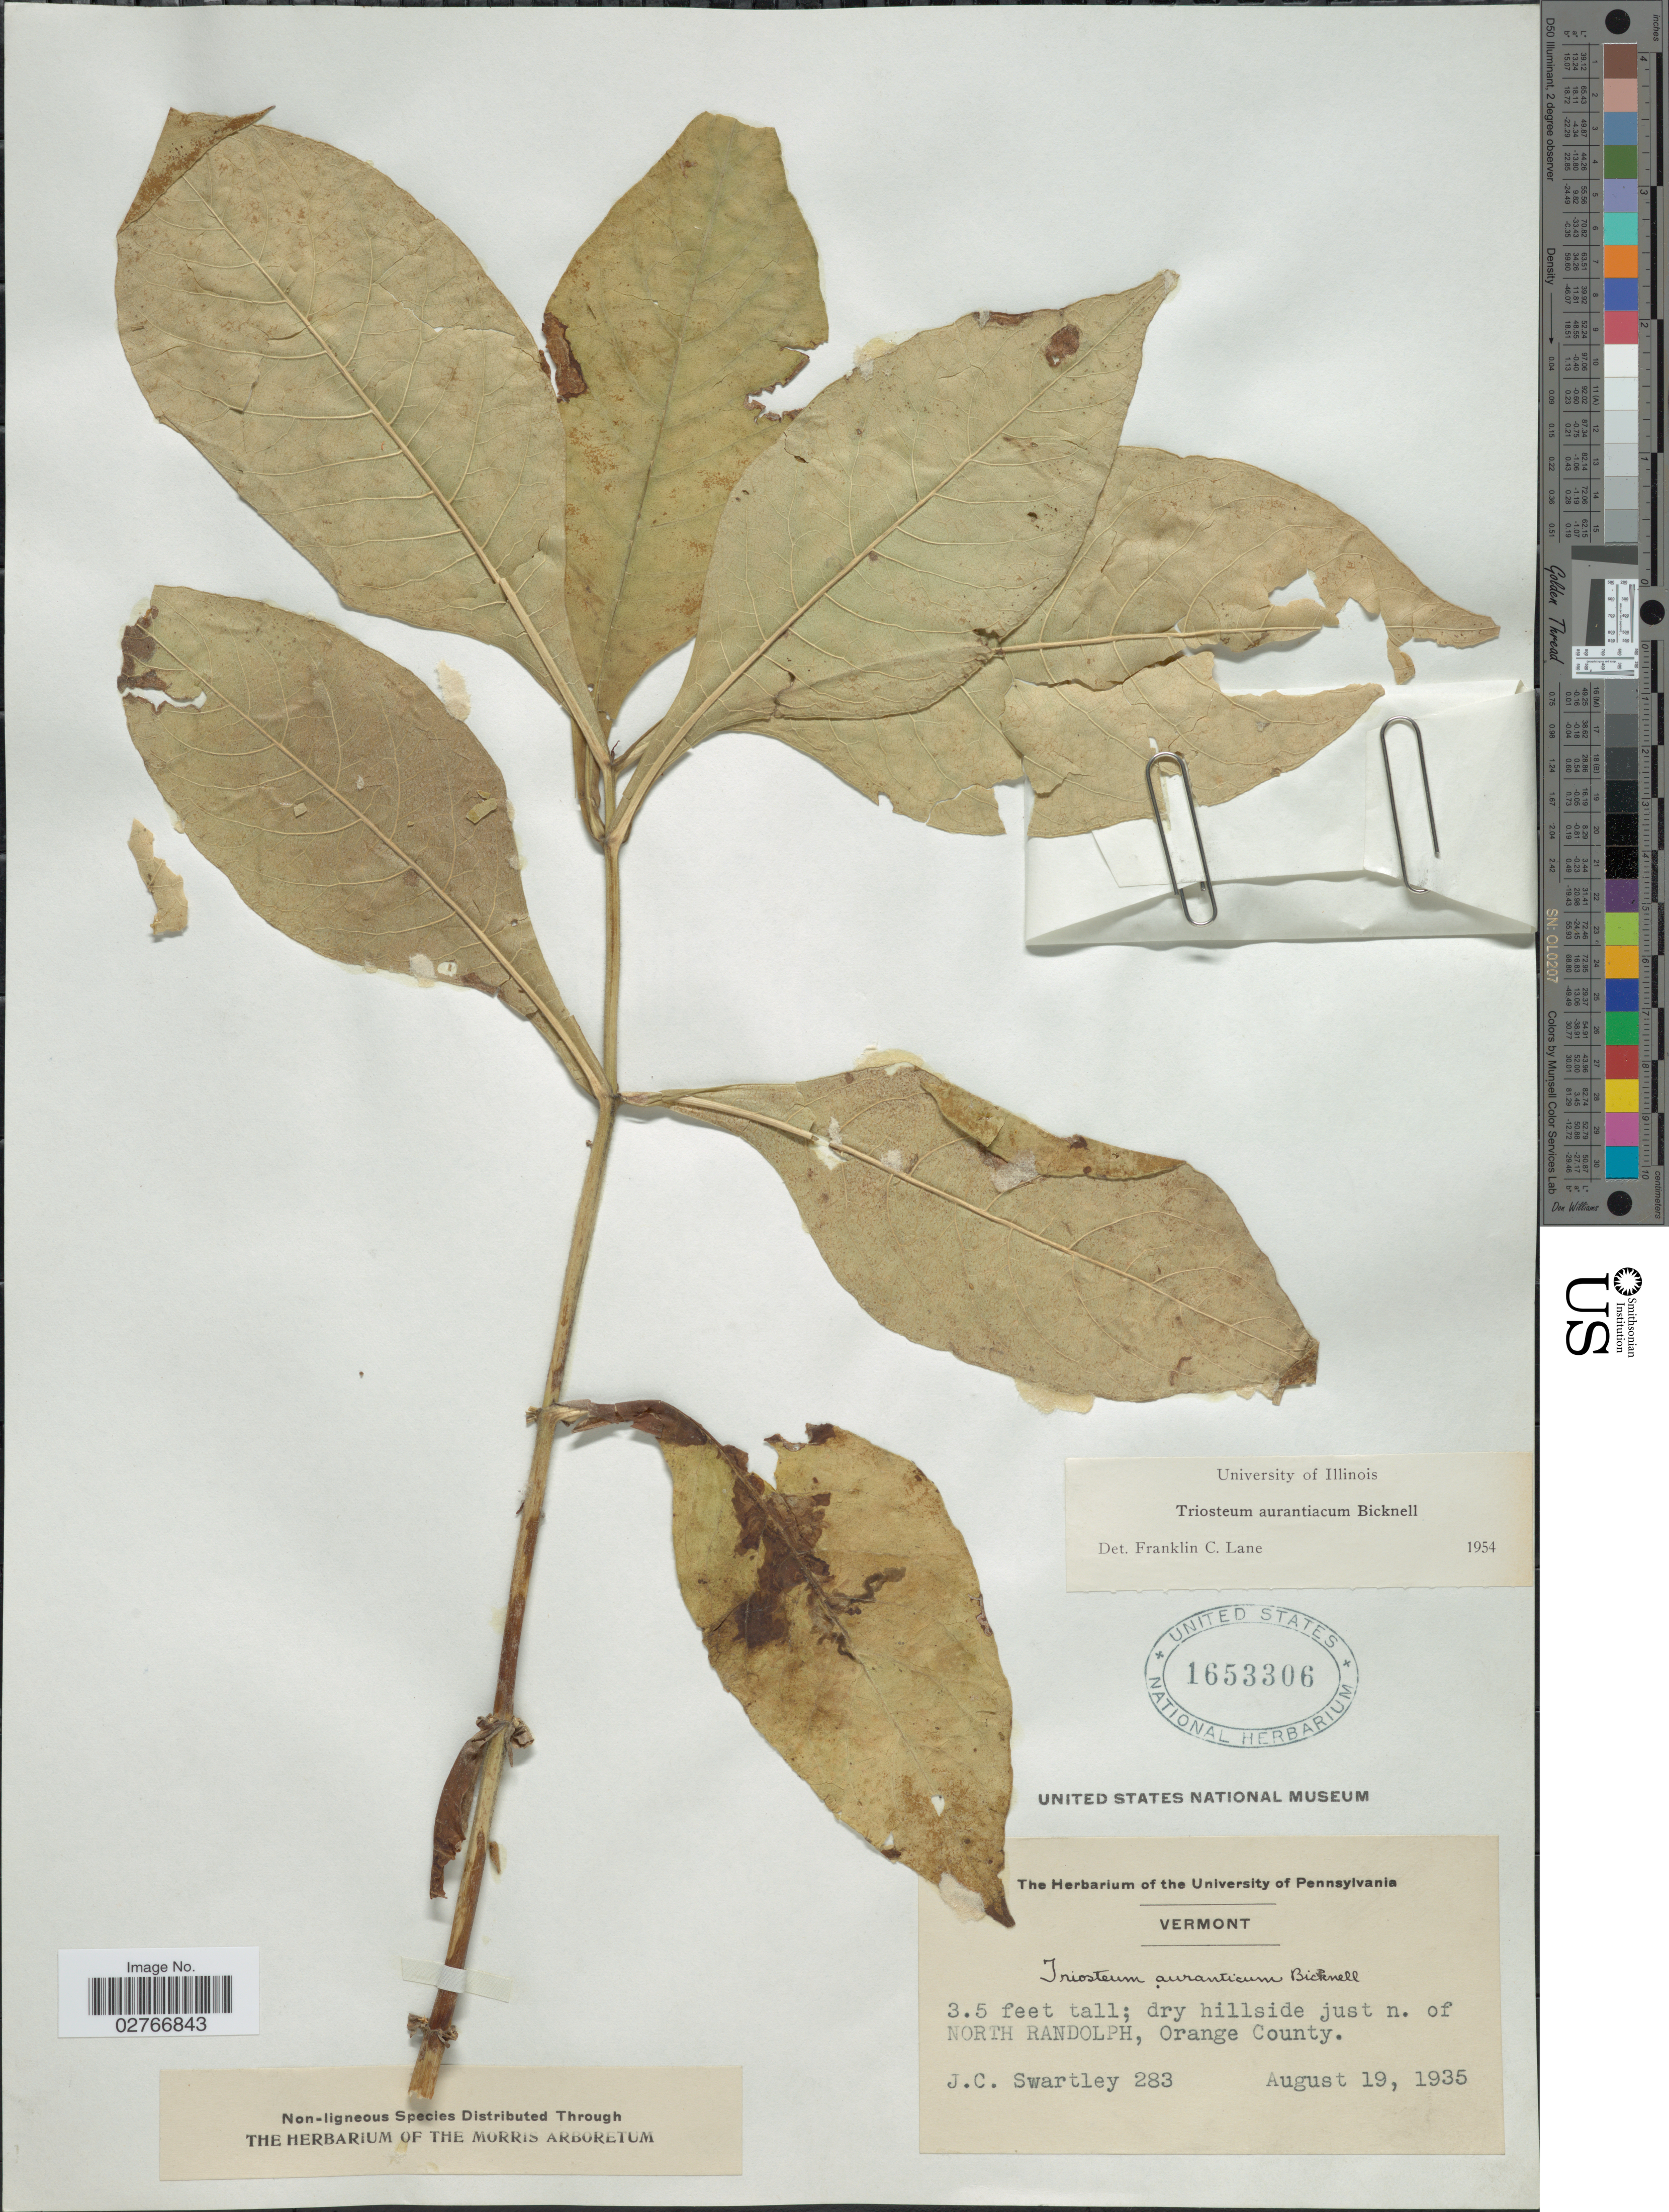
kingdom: Plantae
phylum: Tracheophyta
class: Magnoliopsida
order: Dipsacales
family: Caprifoliaceae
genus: Triosteum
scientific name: Triosteum aurantiacum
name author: E.P. Bicknell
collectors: J. Swartley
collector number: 283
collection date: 1935-08-19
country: United States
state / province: Vermont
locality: Dry hillside just n. of North Randolph, Orange County.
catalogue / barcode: US 1653306